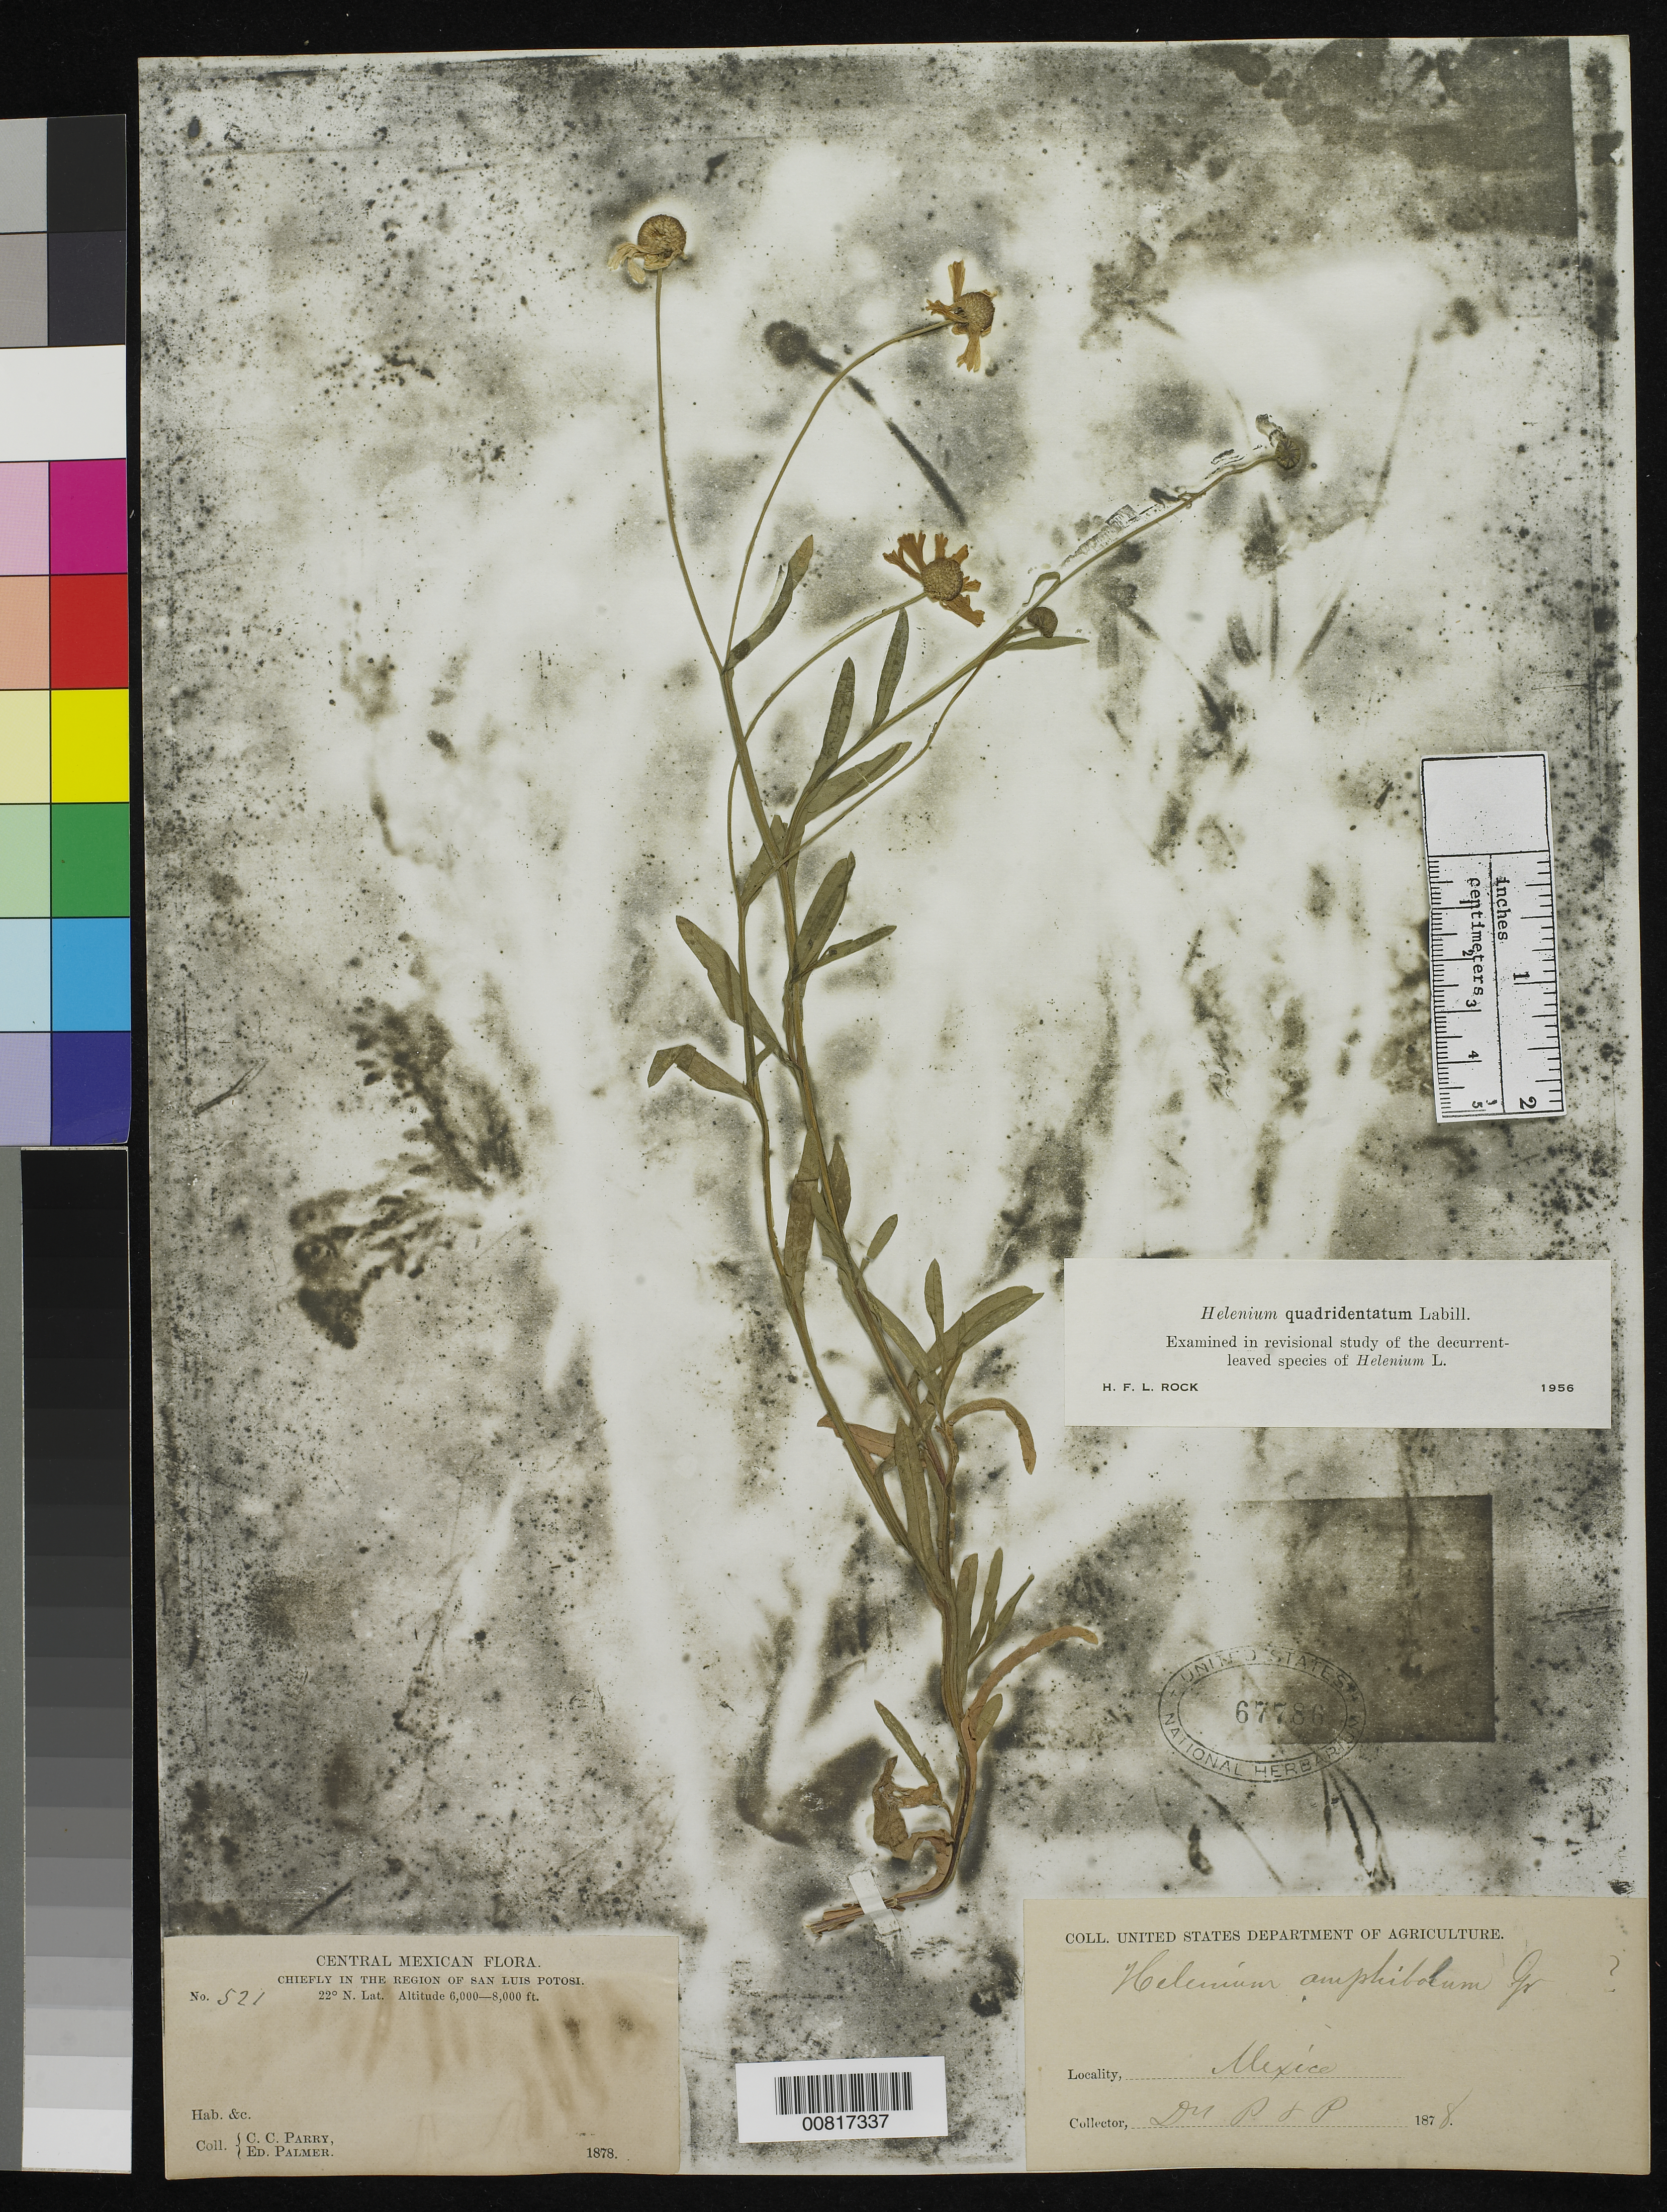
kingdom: Plantae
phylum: Tracheophyta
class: Magnoliopsida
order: Asterales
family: Asteraceae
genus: Helenium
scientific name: Helenium quadridentatum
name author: Labill.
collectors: C. C. Parry & E. Palmer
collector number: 521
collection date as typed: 1878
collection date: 1878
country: Mexico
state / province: San Luis Potosí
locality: Chiefly in the region of San Luis Potosí.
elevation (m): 1829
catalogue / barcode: US 67786